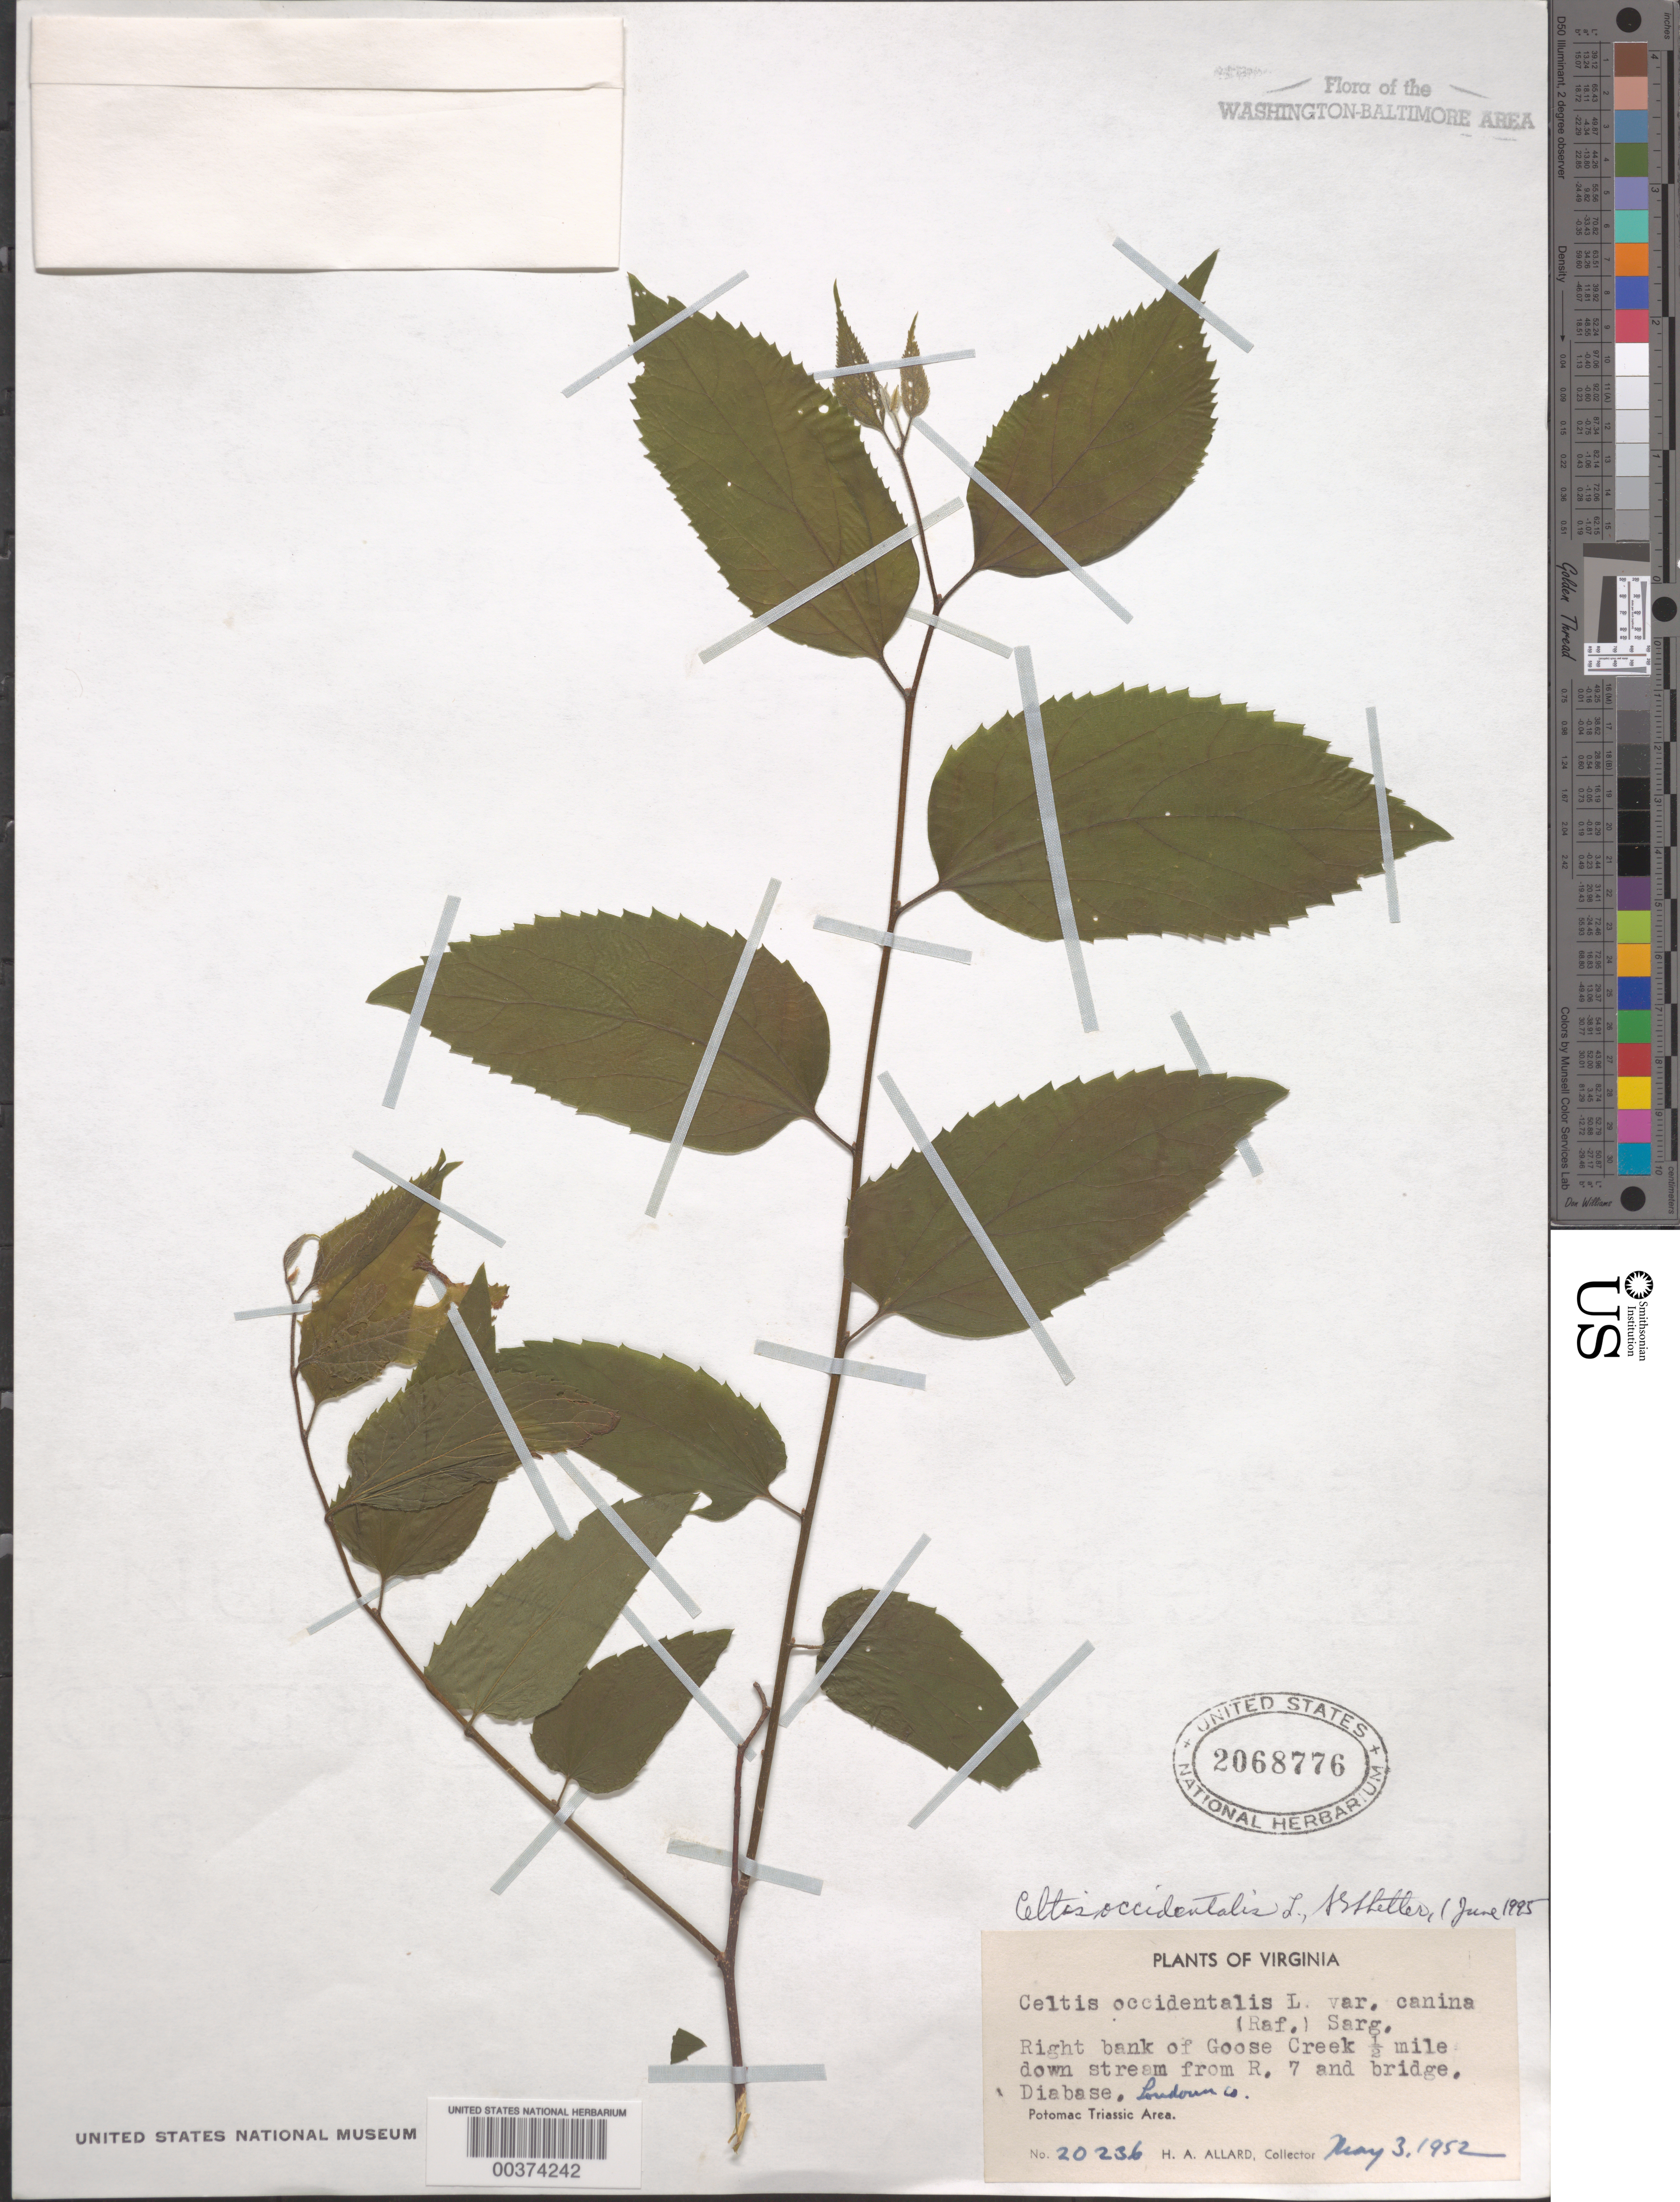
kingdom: Plantae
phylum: Tracheophyta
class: Magnoliopsida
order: Rosales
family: Cannabaceae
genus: Celtis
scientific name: Celtis occidentalis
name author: L.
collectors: H. A. Allard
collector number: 20236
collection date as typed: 03 May 1952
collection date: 1952-05-03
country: United States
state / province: Virginia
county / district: Loudoun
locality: Downstream from Route 7 on Goose Creek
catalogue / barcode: US 2068776